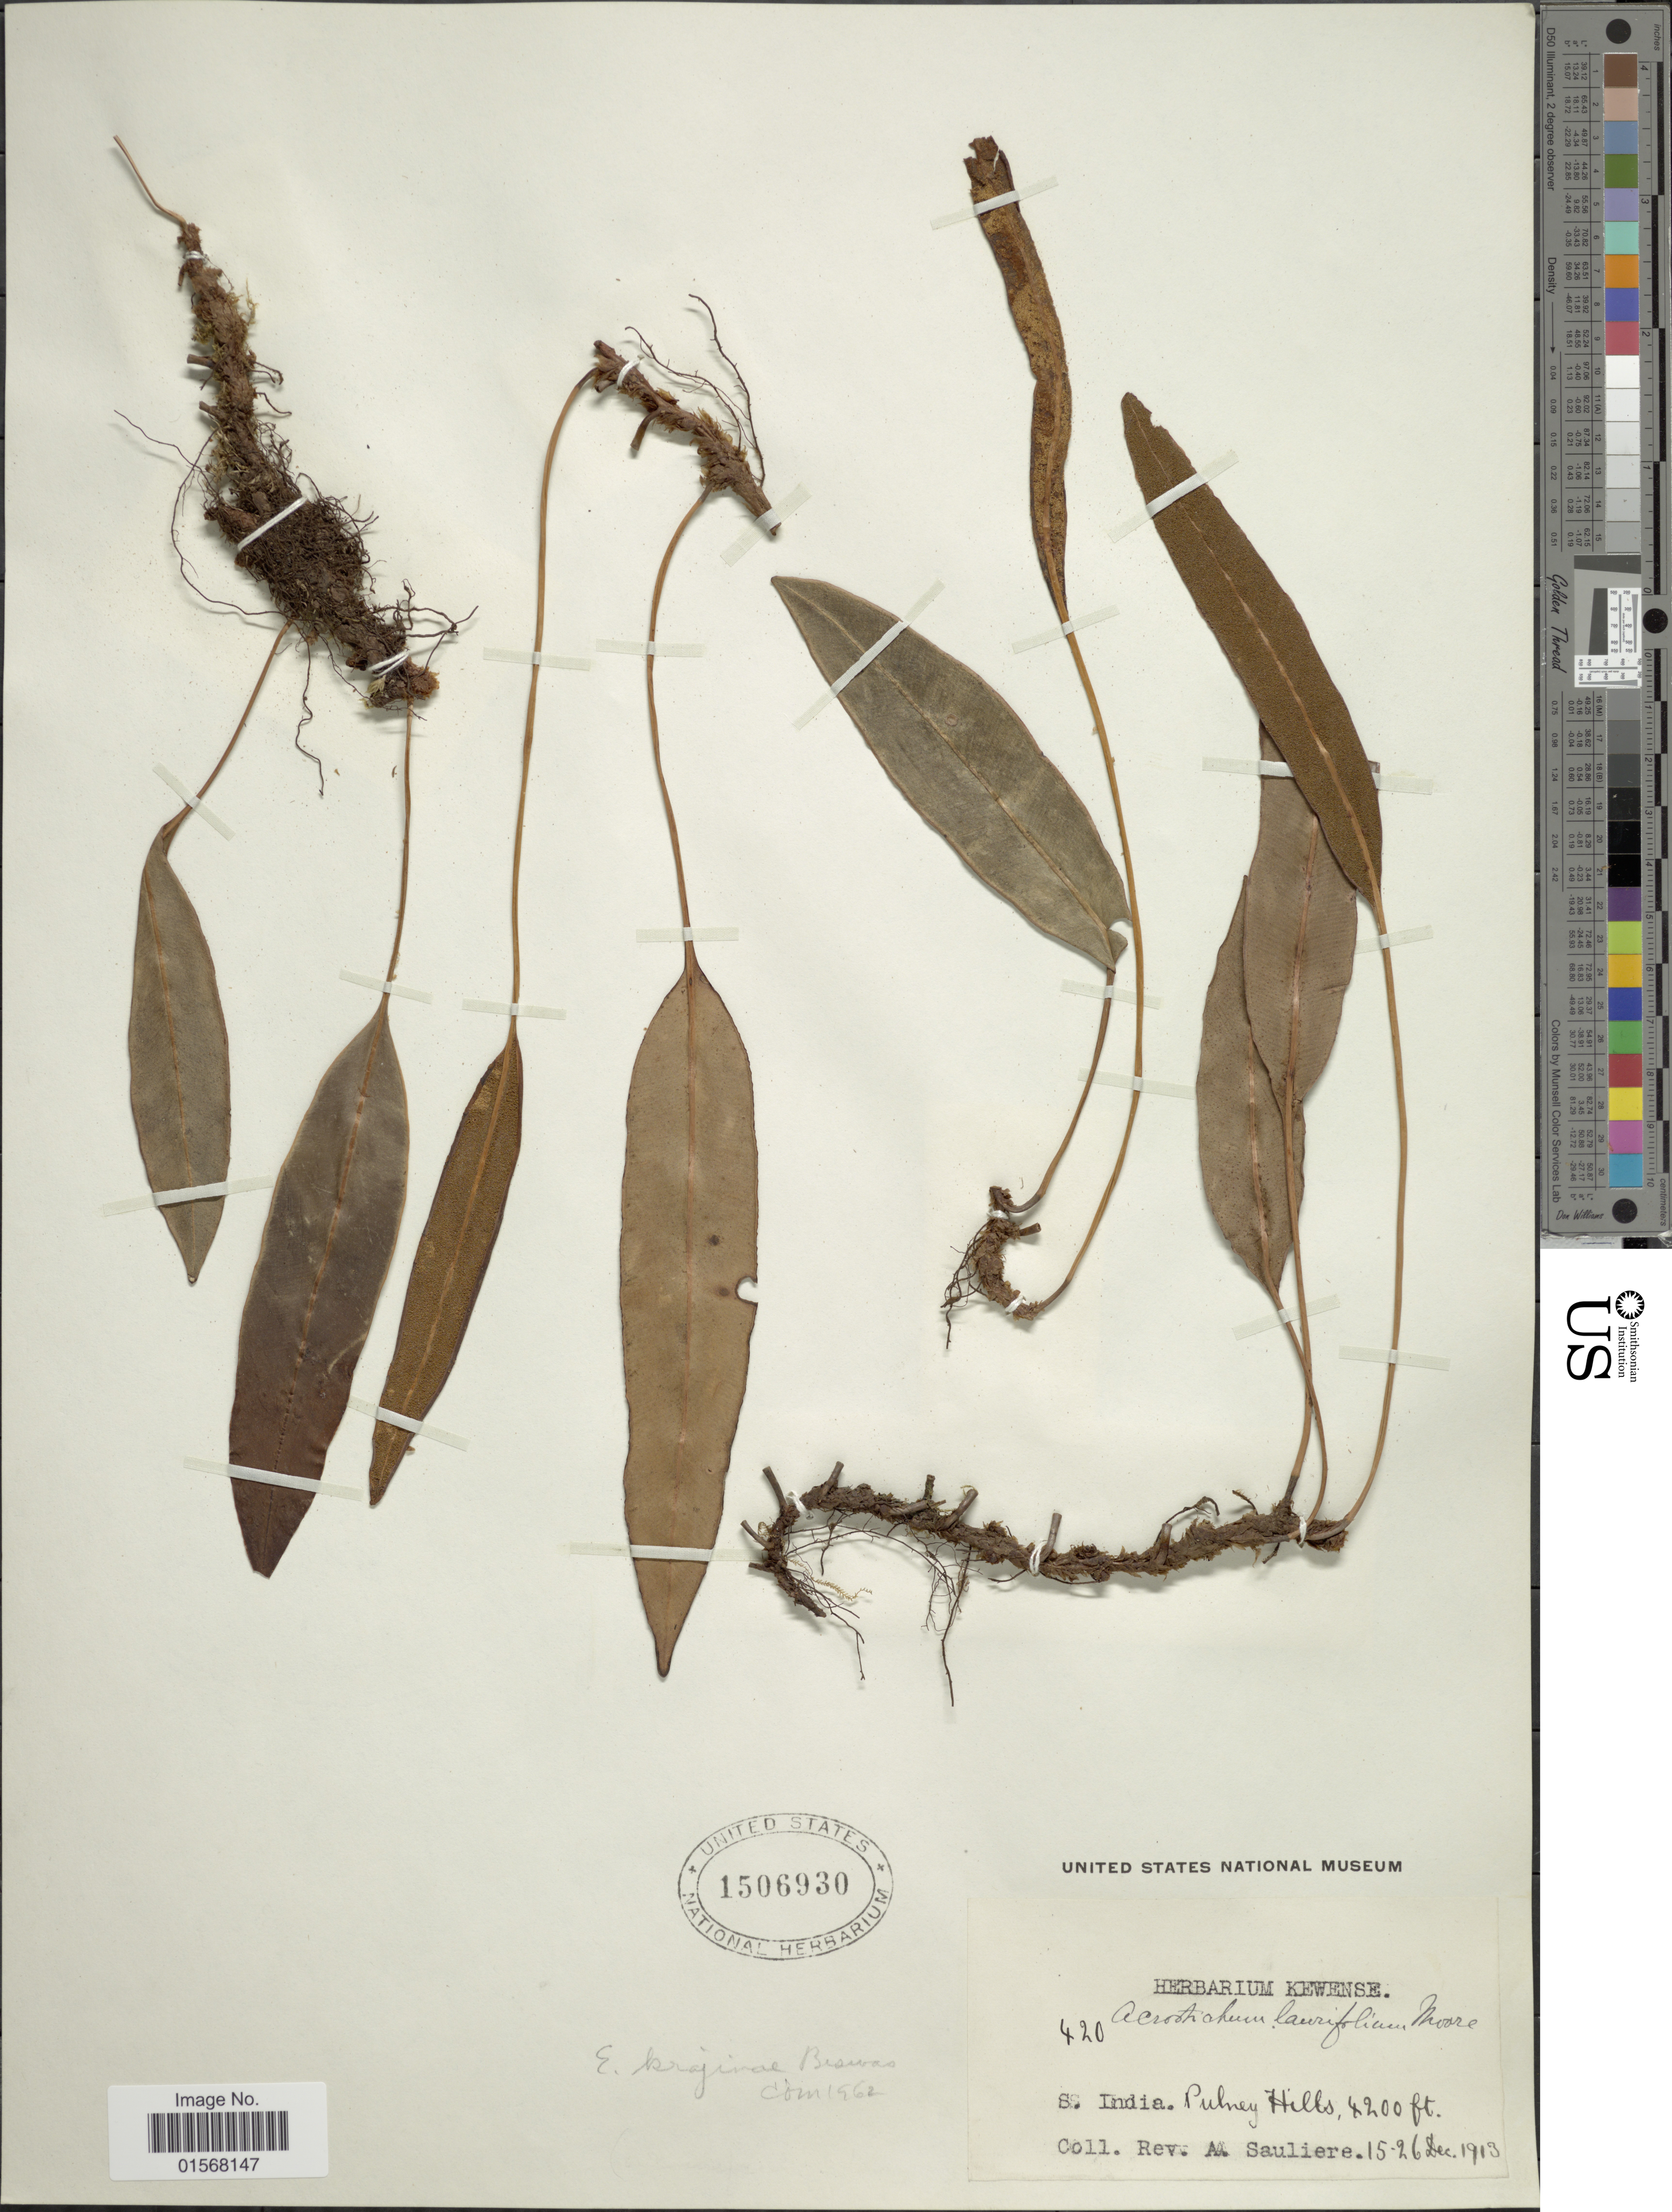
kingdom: Plantae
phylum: Tracheophyta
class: Polypodiopsida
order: Polypodiales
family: Dryopteridaceae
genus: Elaphoglossum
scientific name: Elaphoglossum angulatum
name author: (Blume) T. Moore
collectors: A. Sauliere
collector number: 420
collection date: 1913-12-15/1913-12-26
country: India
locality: S. India, Pulney Hills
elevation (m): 1280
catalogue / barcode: US 1506930